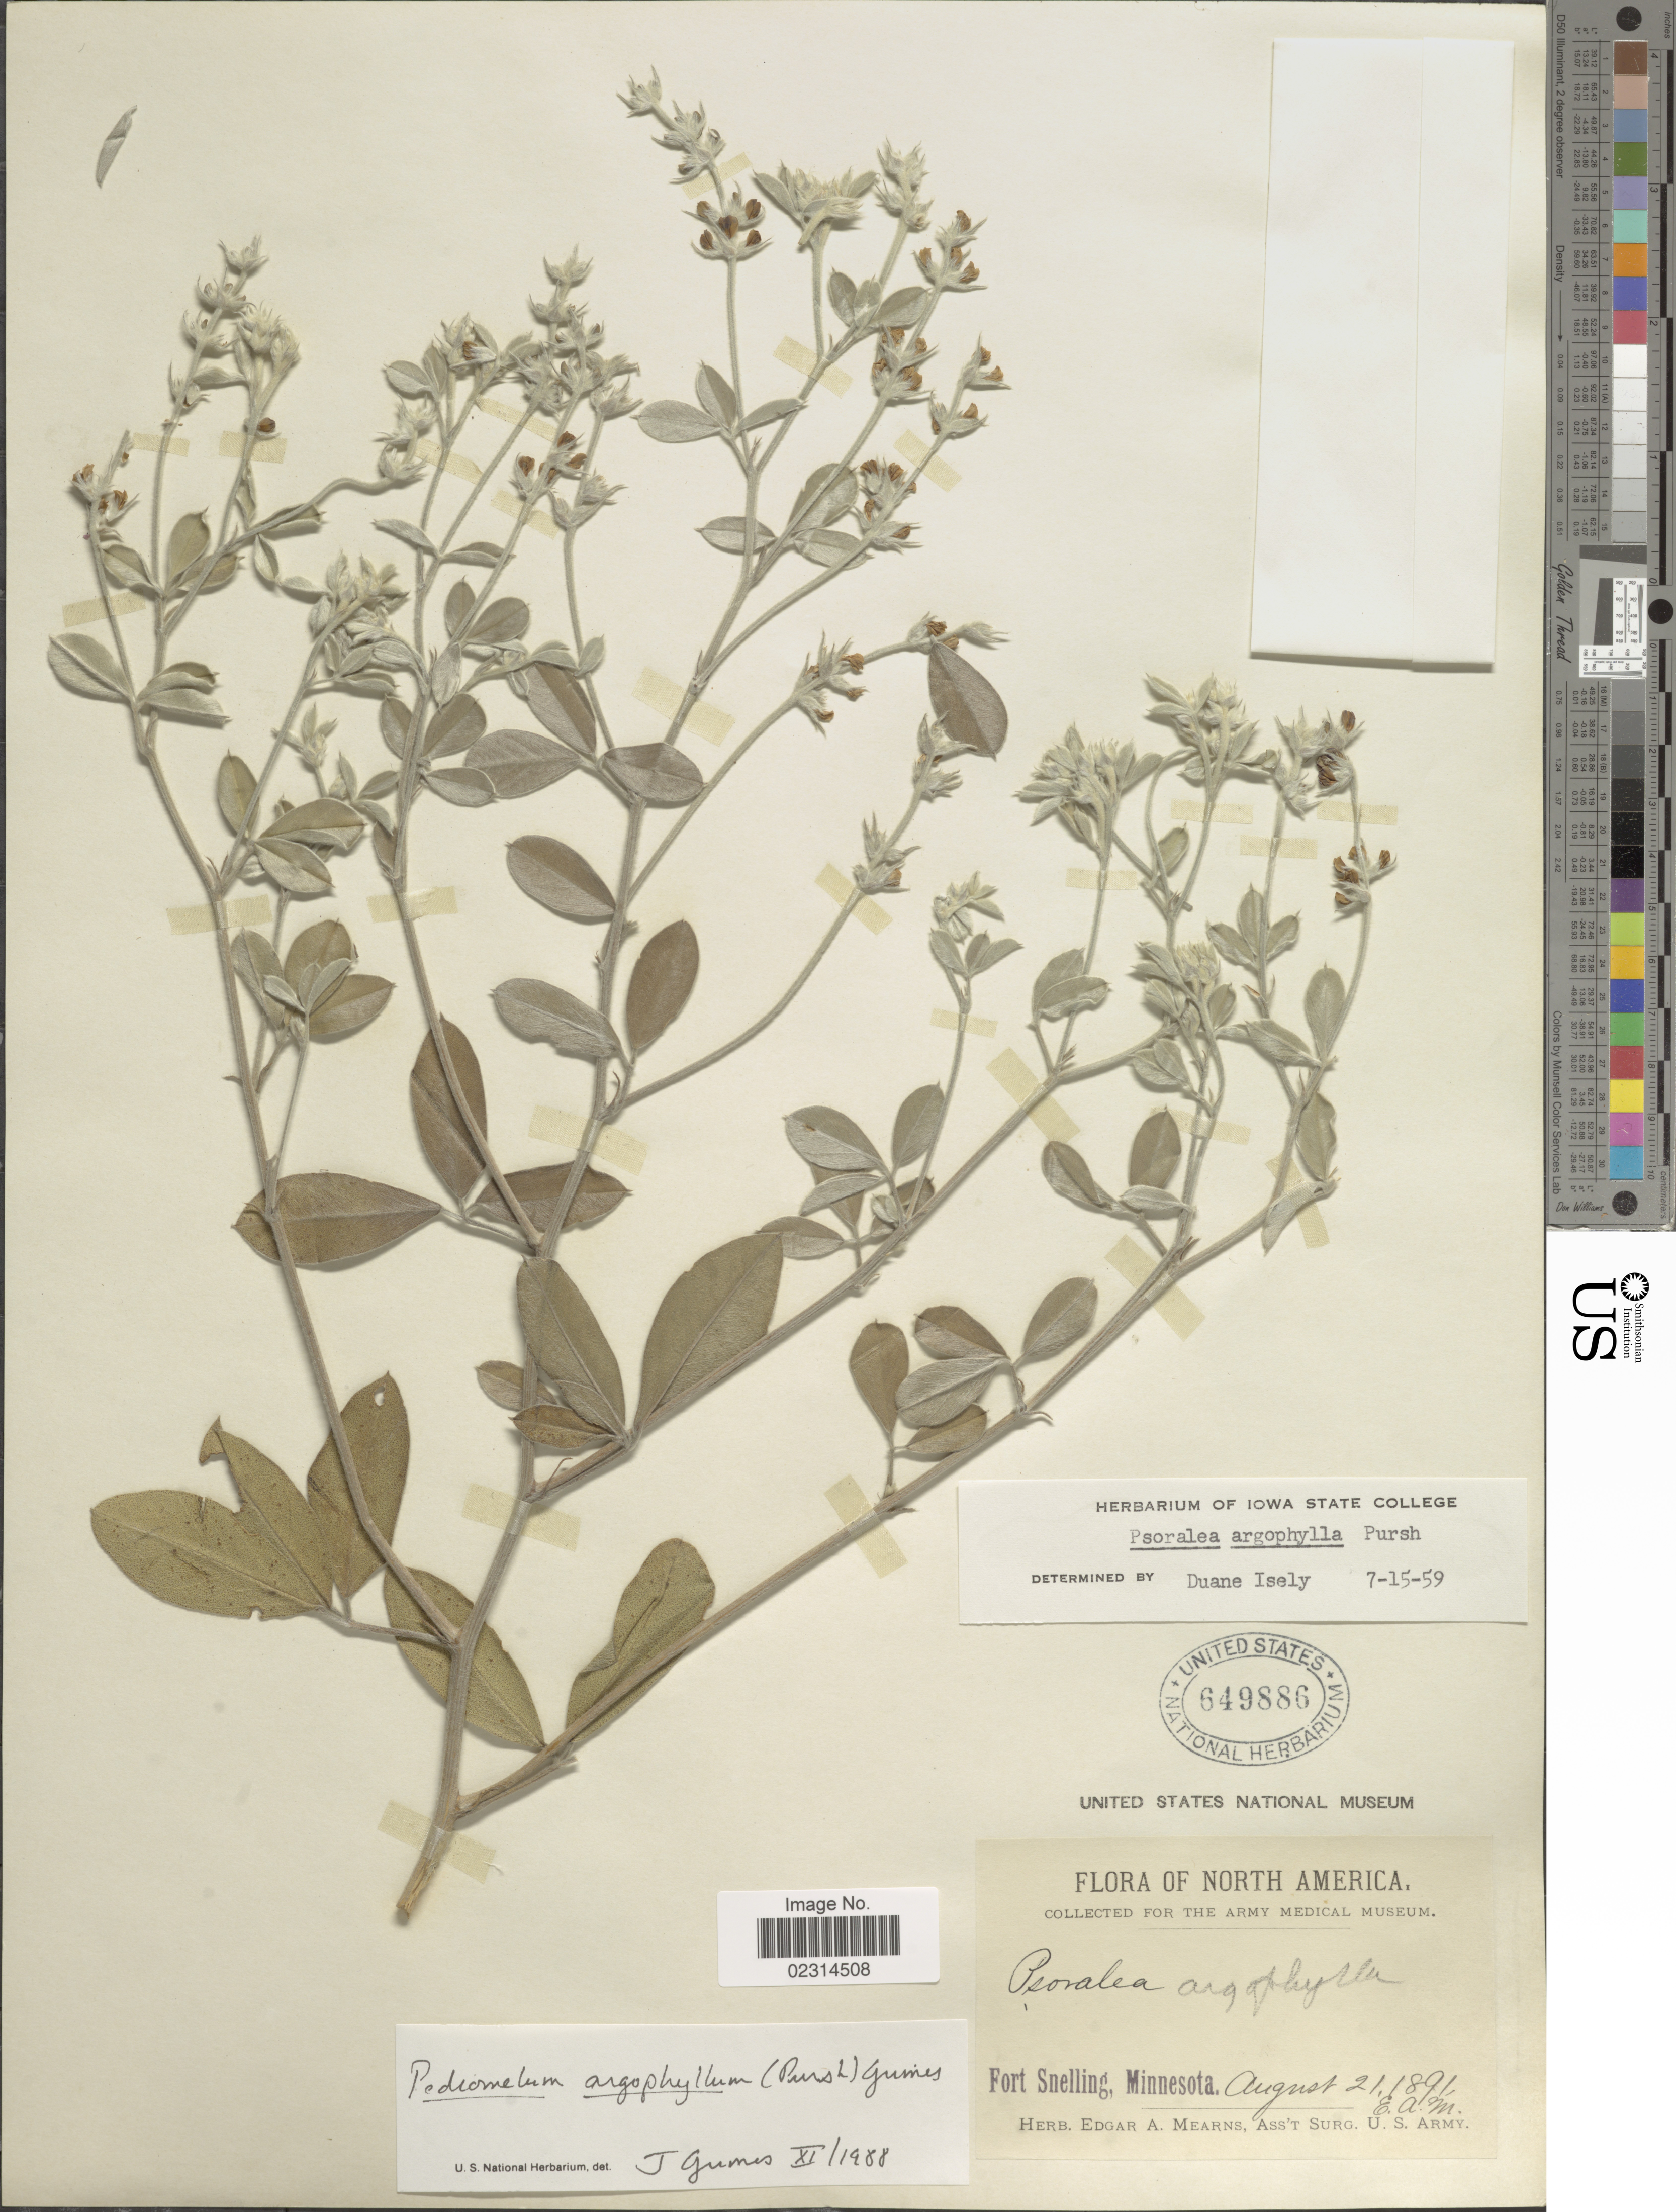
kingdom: Plantae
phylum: Tracheophyta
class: Magnoliopsida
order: Fabales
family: Fabaceae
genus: Pediomelum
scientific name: Pediomelum argophyllum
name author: (Pursh) J.W. Grimes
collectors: E. A. Mearns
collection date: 1891-08-21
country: United States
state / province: Minnesota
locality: Fort Snelling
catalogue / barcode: US 649886